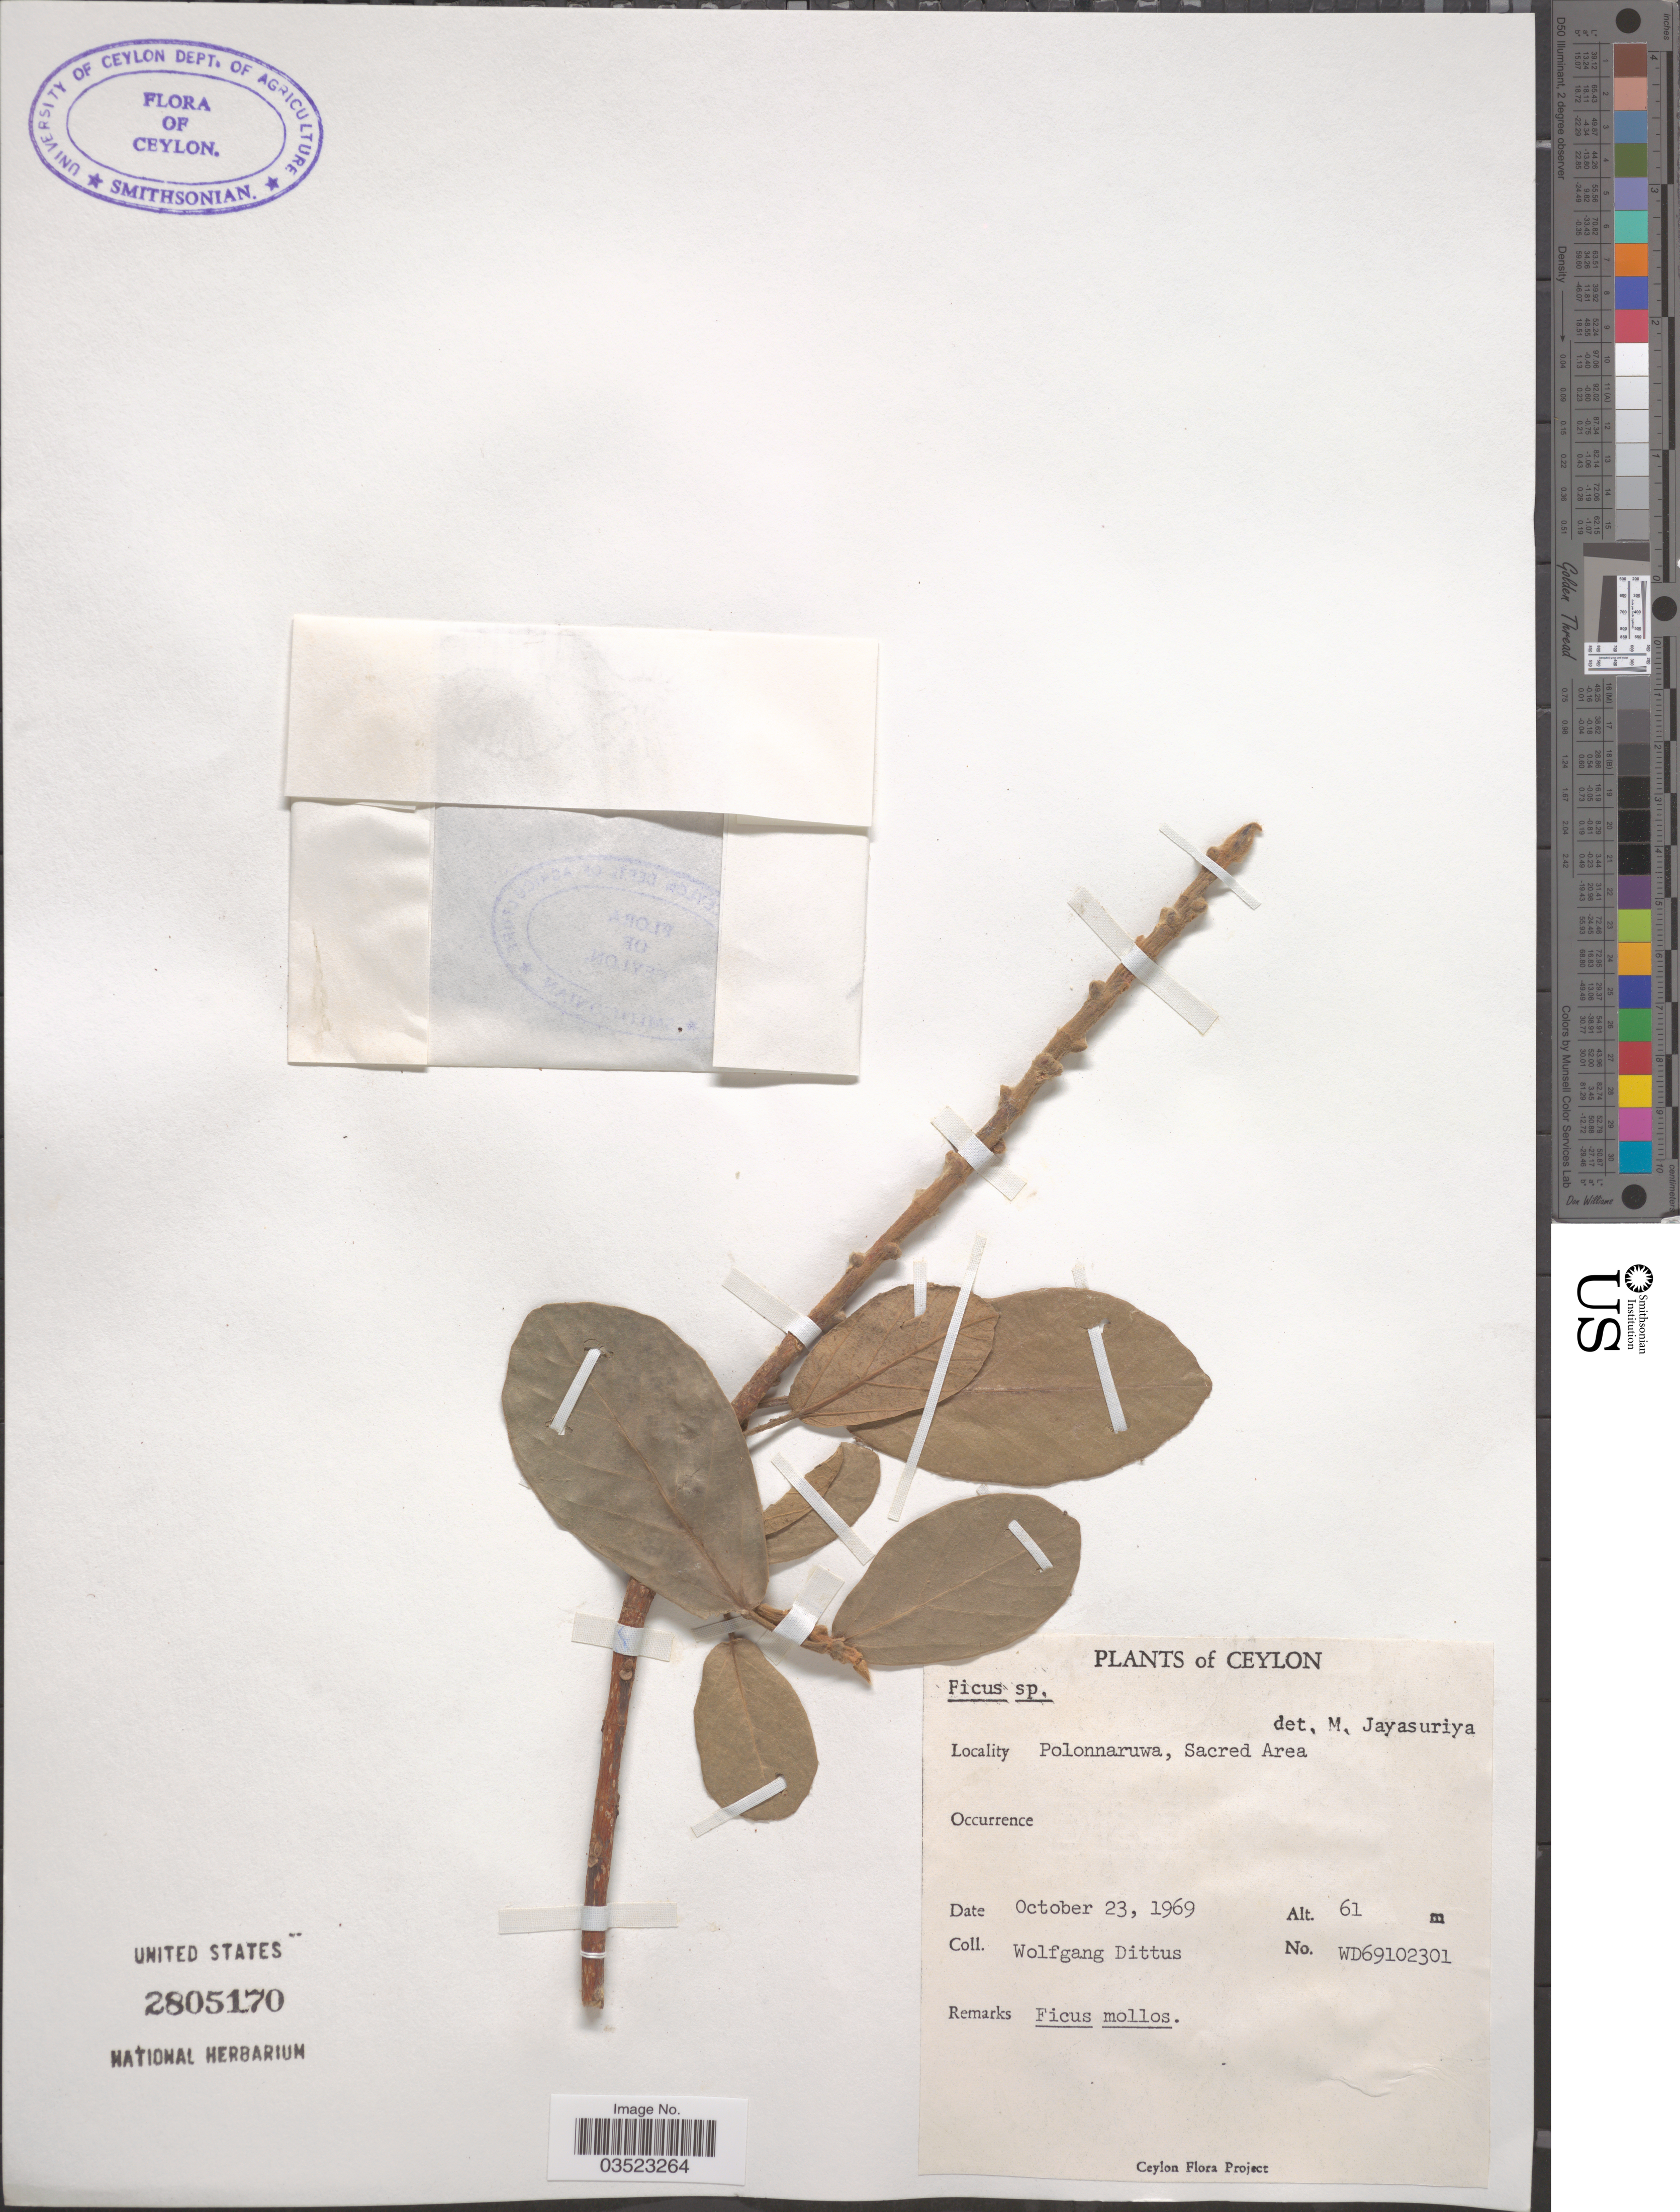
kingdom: Plantae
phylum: Tracheophyta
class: Magnoliopsida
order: Rosales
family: Moraceae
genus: Ficus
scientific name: Ficus sp.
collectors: W. Dittus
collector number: WD69102301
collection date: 1969-10-23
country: Sri Lanka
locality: Ceylon. Polonnaruwa, Sacred Area.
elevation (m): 61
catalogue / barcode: US 2805170